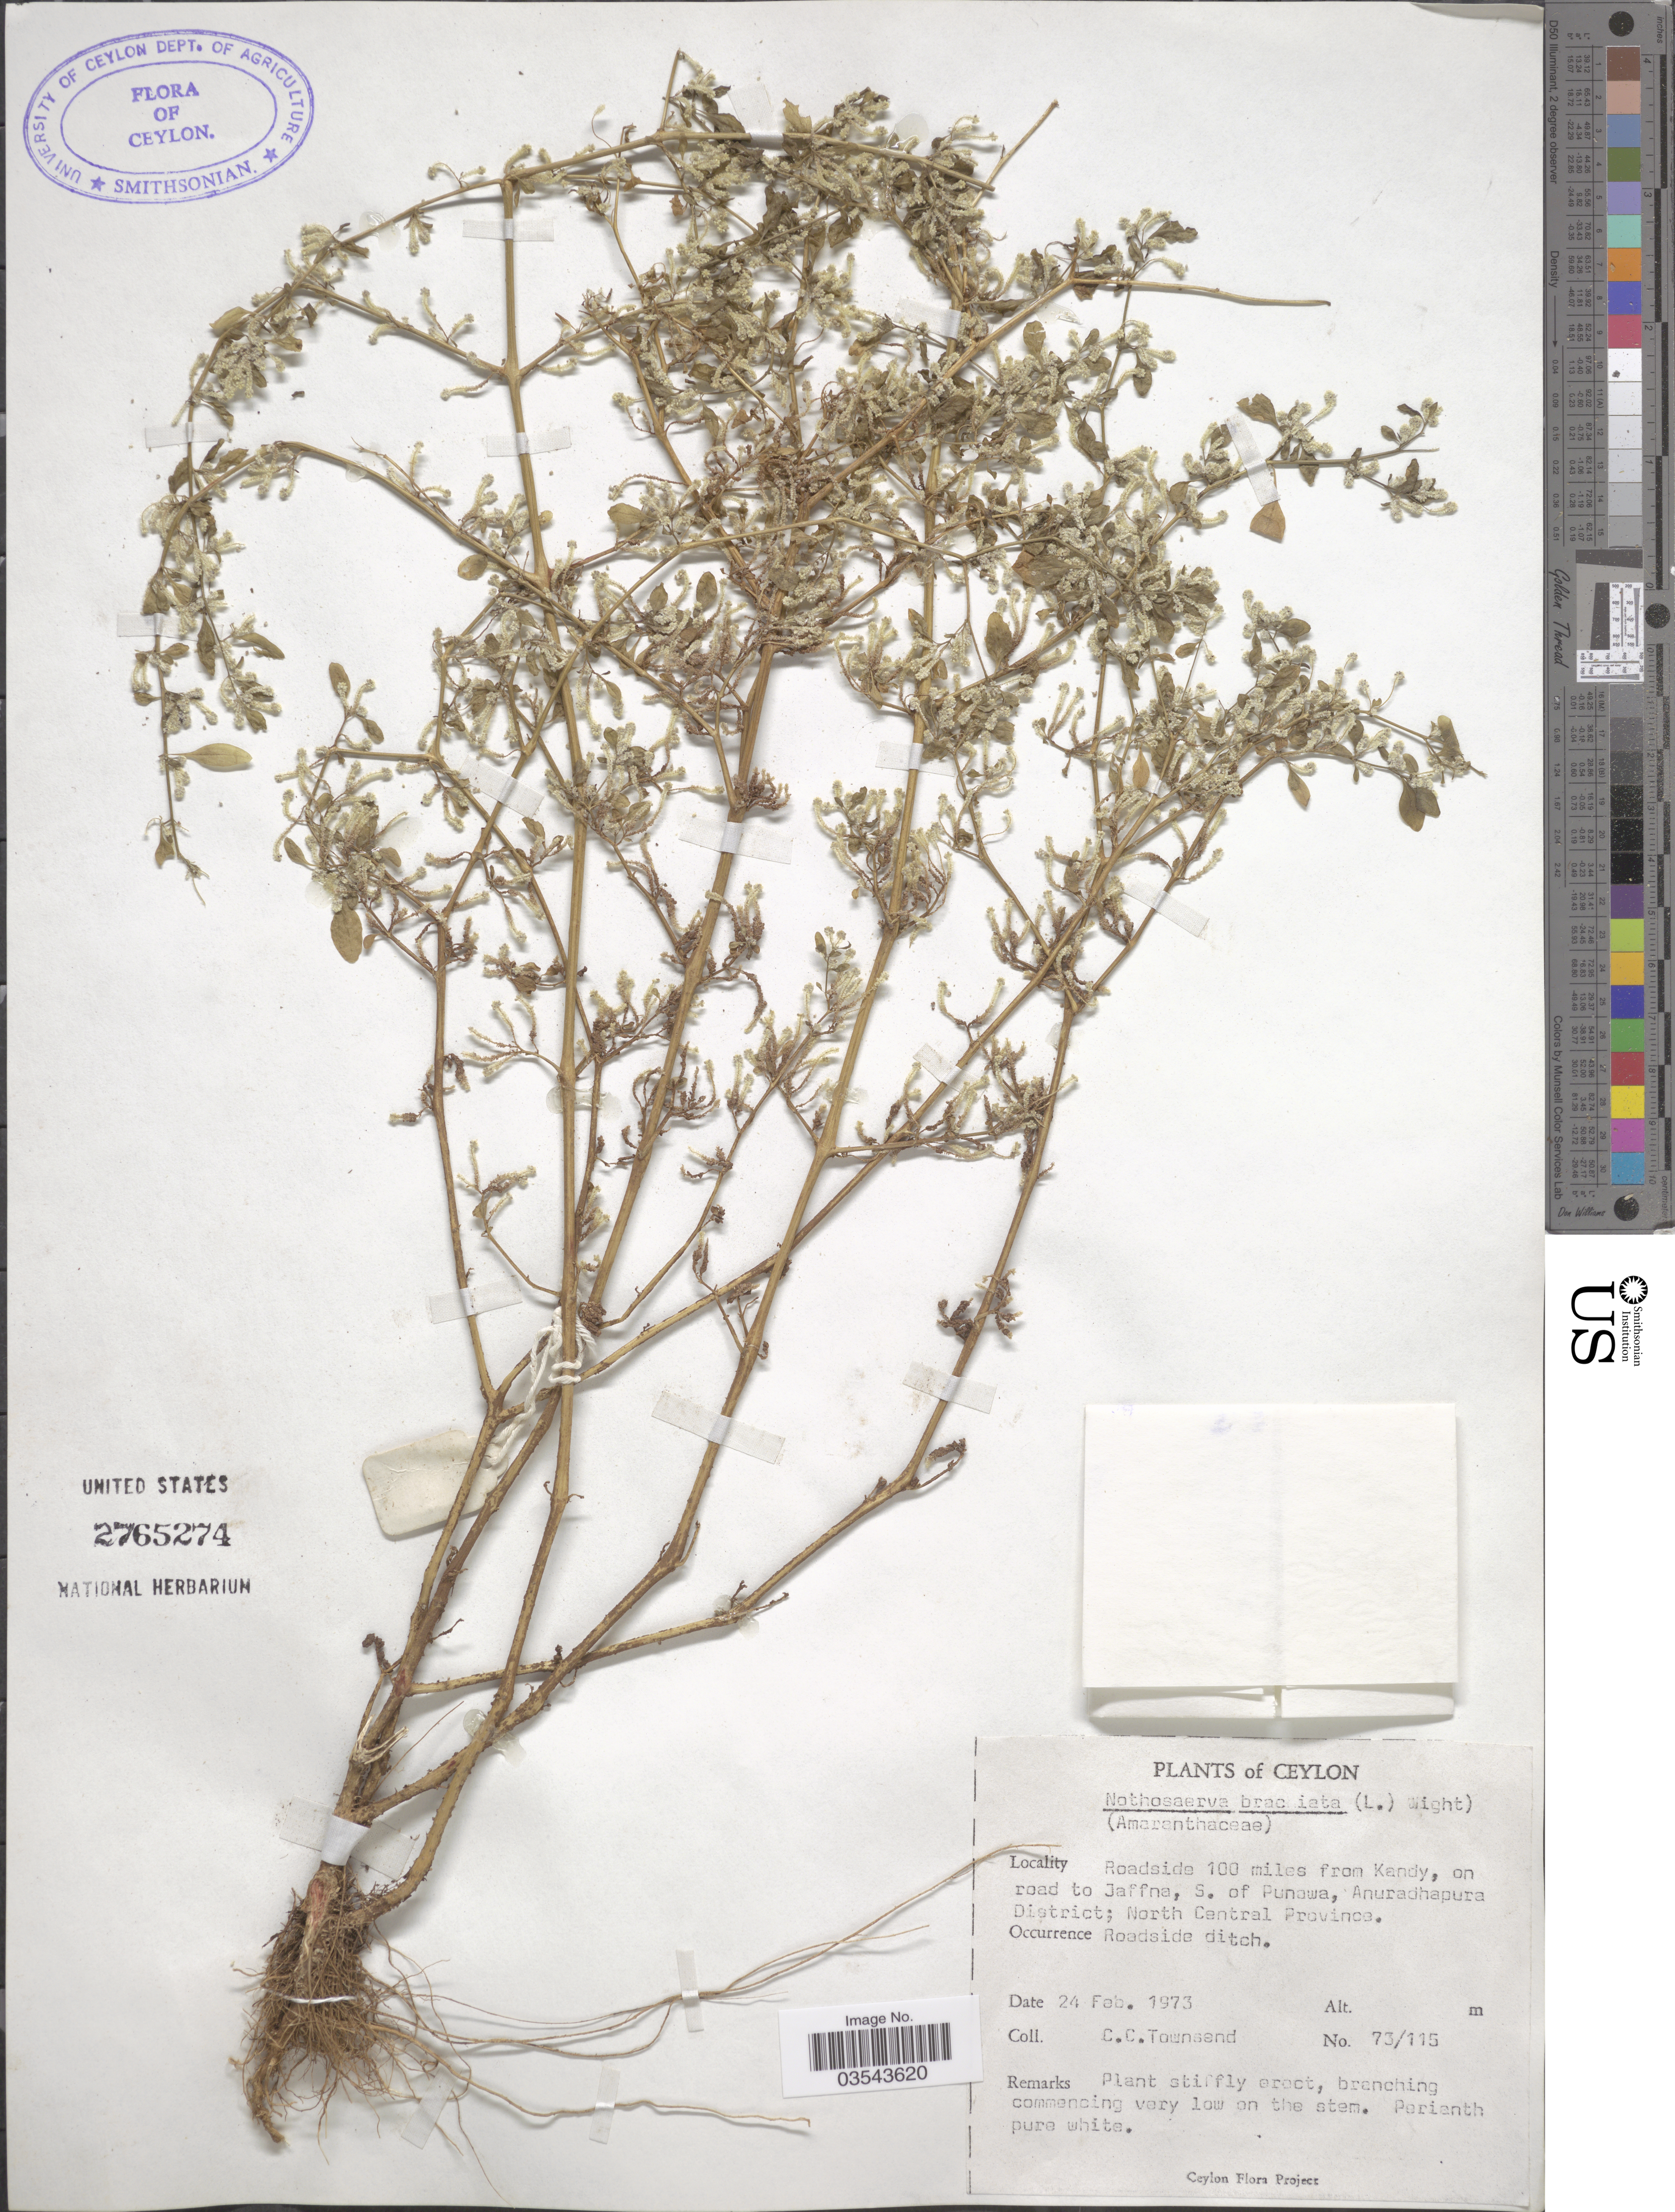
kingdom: Plantae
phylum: Tracheophyta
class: Magnoliopsida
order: Caryophyllales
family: Amaranthaceae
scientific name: Nothosaerua brachiata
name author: Baill.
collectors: C. C. Townsend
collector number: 73/115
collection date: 1973-02-24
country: Sri Lanka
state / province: North Central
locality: Ceylon. Roadside 100 miles from Kandy, on road to Jaffna, S. of Punawa, Anuradhapura District.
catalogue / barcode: US 2765274